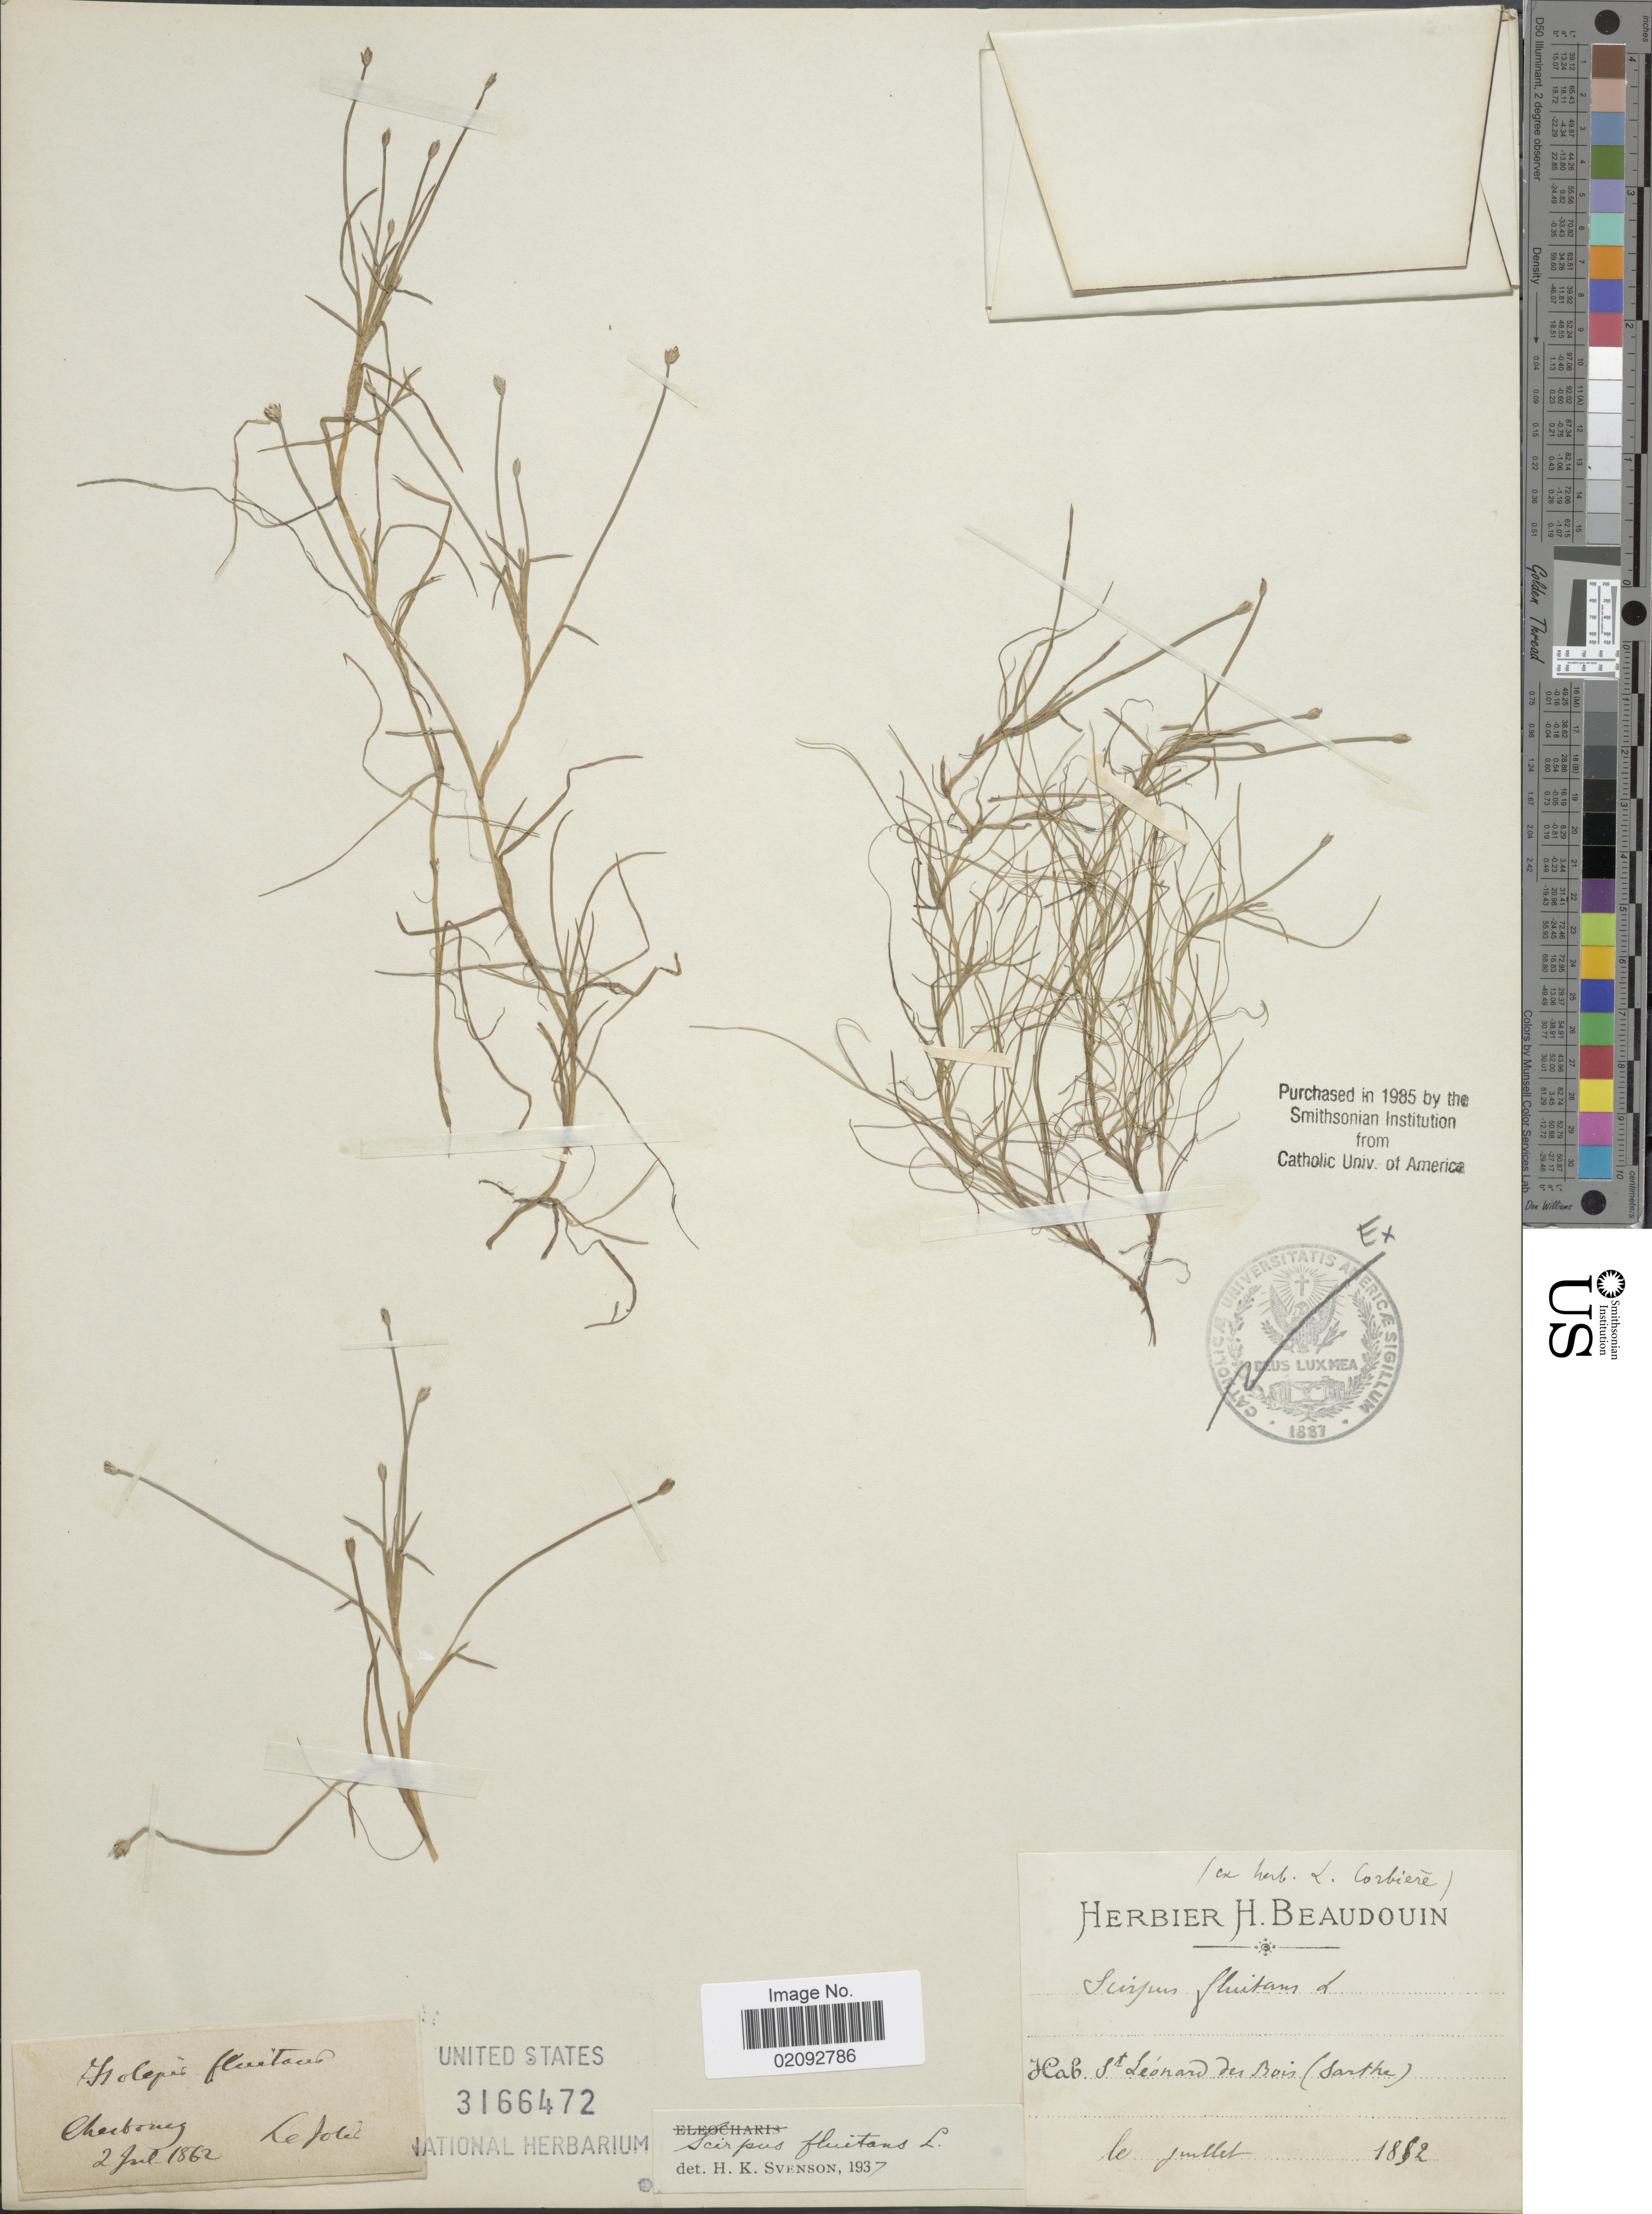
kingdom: Plantae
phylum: Tracheophyta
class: Liliopsida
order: Poales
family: Cyperaceae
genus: Isolepis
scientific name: Isolepis fluitans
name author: (L.) R. Br.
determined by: Strong, Mark T., (BOT), Smithsonian Institution - National Museum of Natural History (UNITED STATES)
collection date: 1862-07-02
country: France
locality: Cherbougm Lefold, St. Leonard des Bois (Santhe)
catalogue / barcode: US 3166472